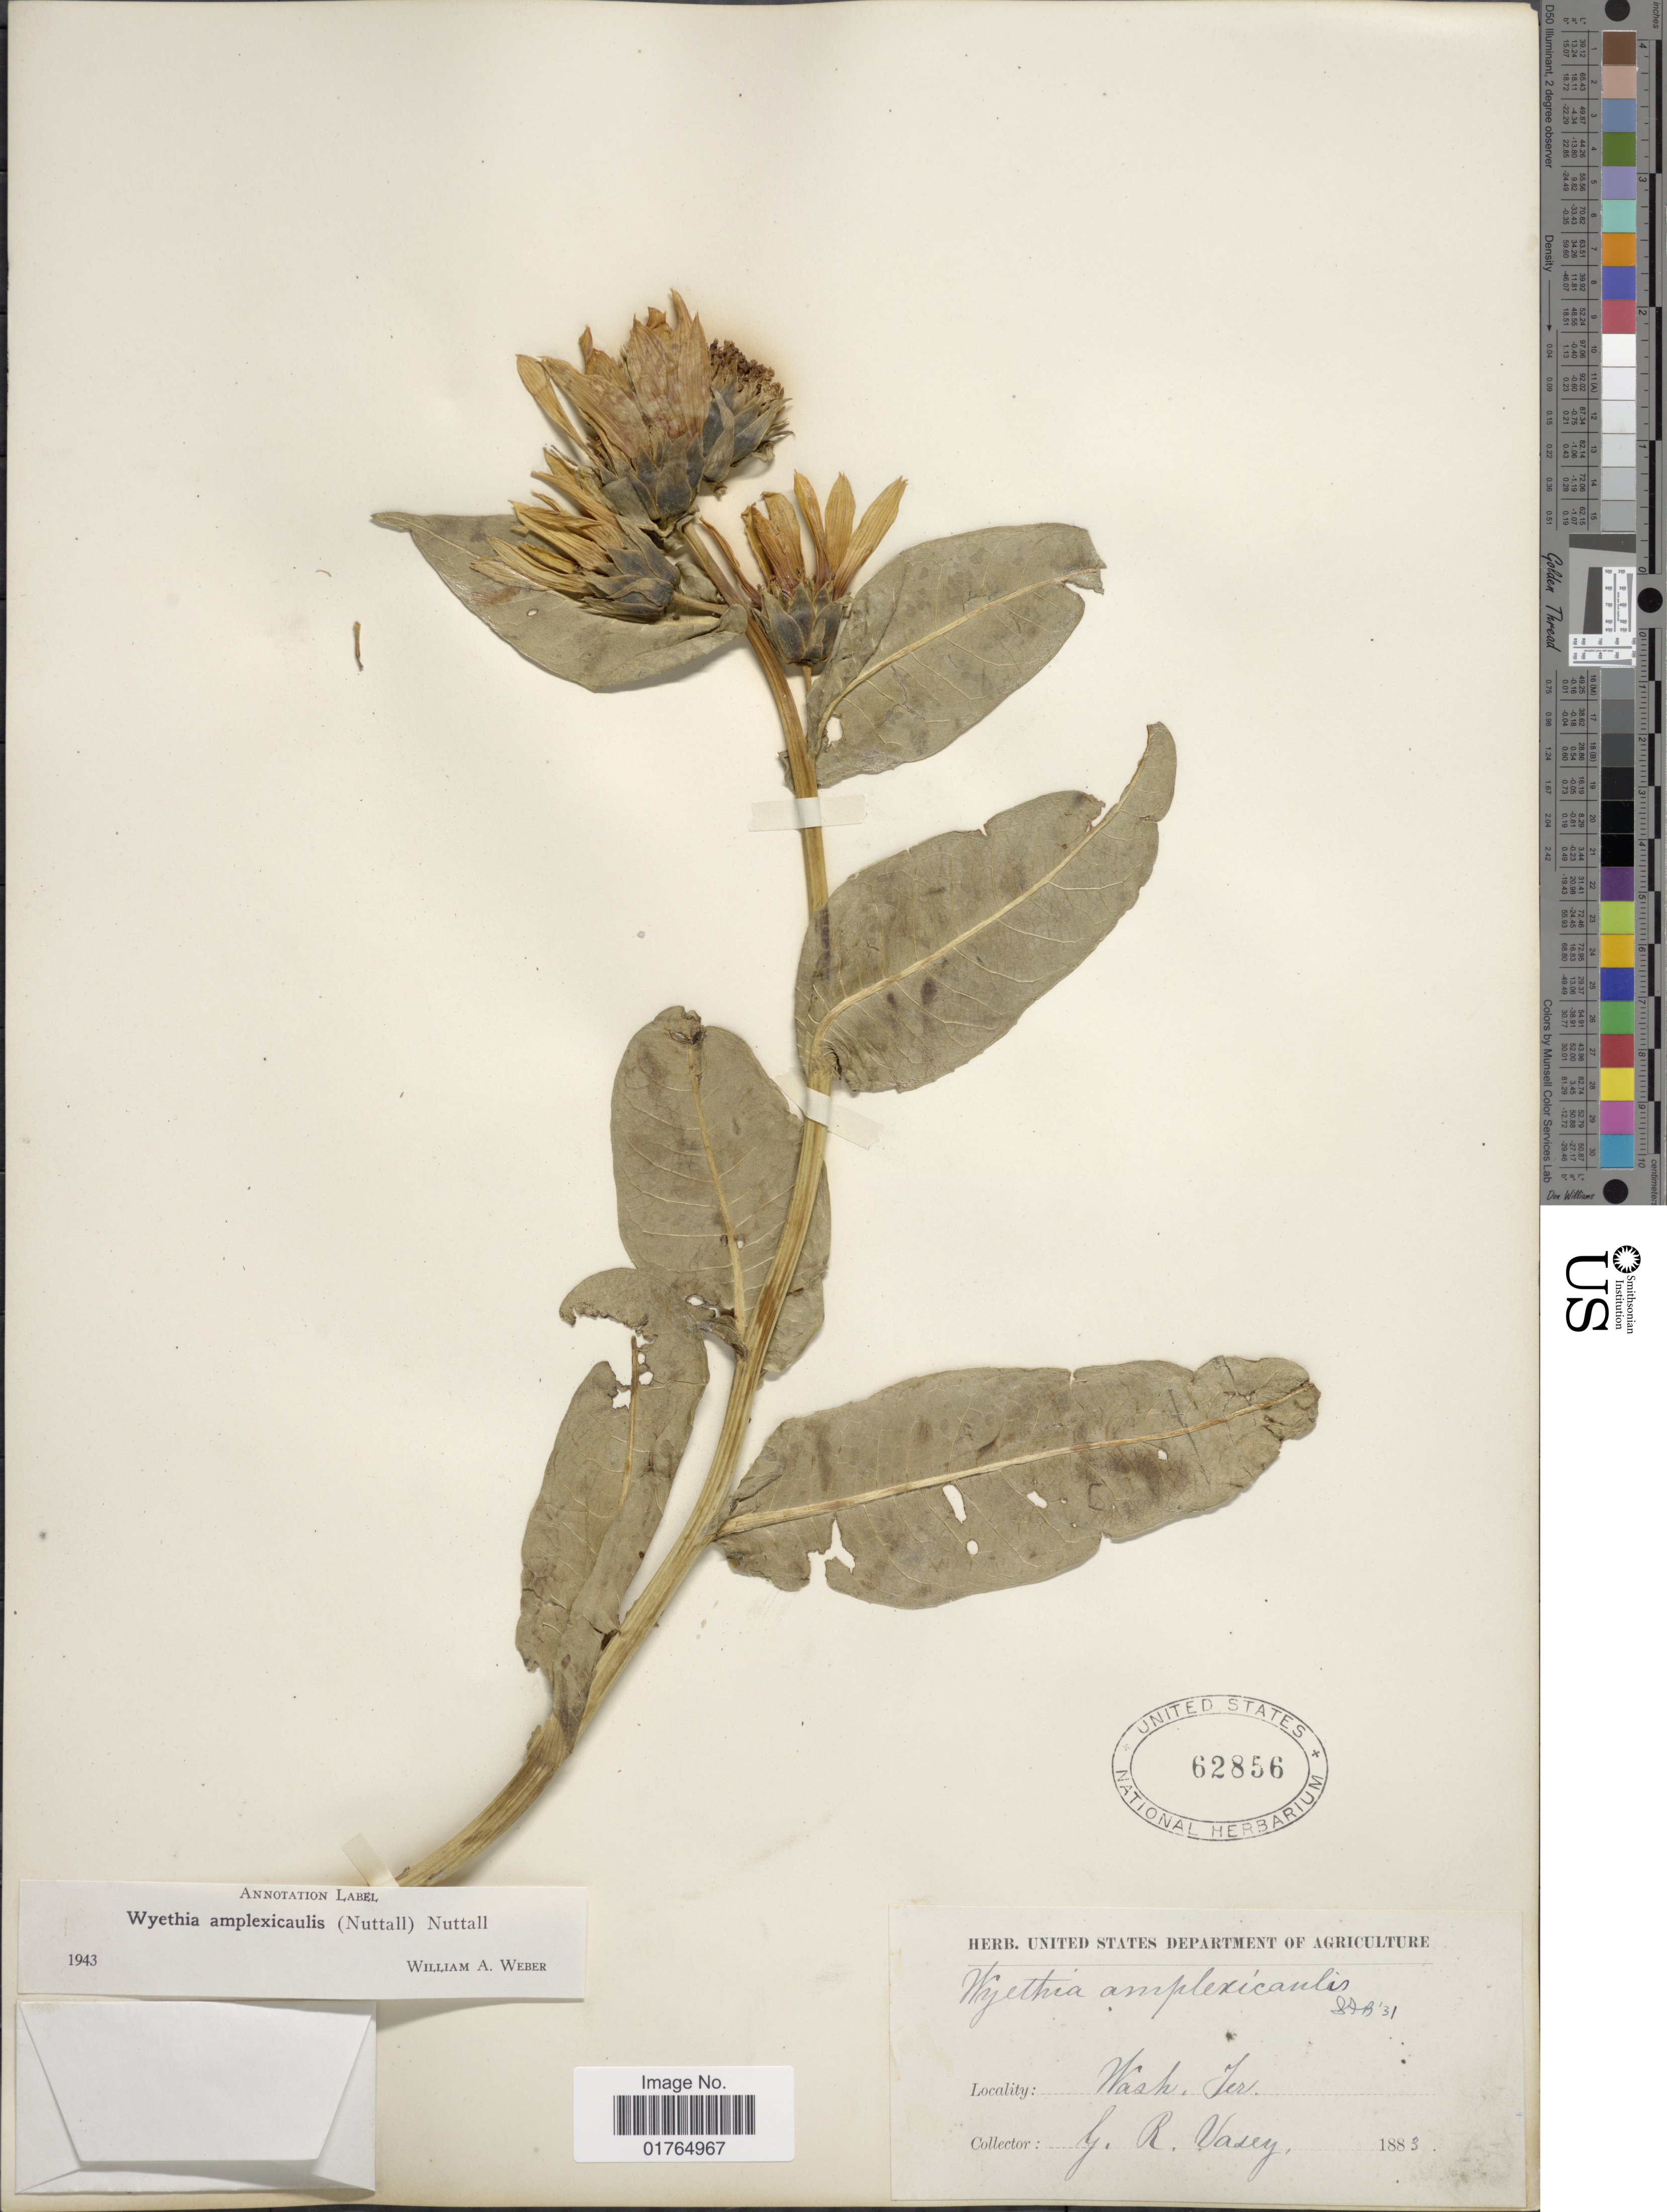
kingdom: Plantae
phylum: Tracheophyta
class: Magnoliopsida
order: Asterales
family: Asteraceae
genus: Wyethia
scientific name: Wyethia amplexicaulis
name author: Nutt.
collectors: G. R. Vasey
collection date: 1883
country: United States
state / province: Washington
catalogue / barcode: US 62856